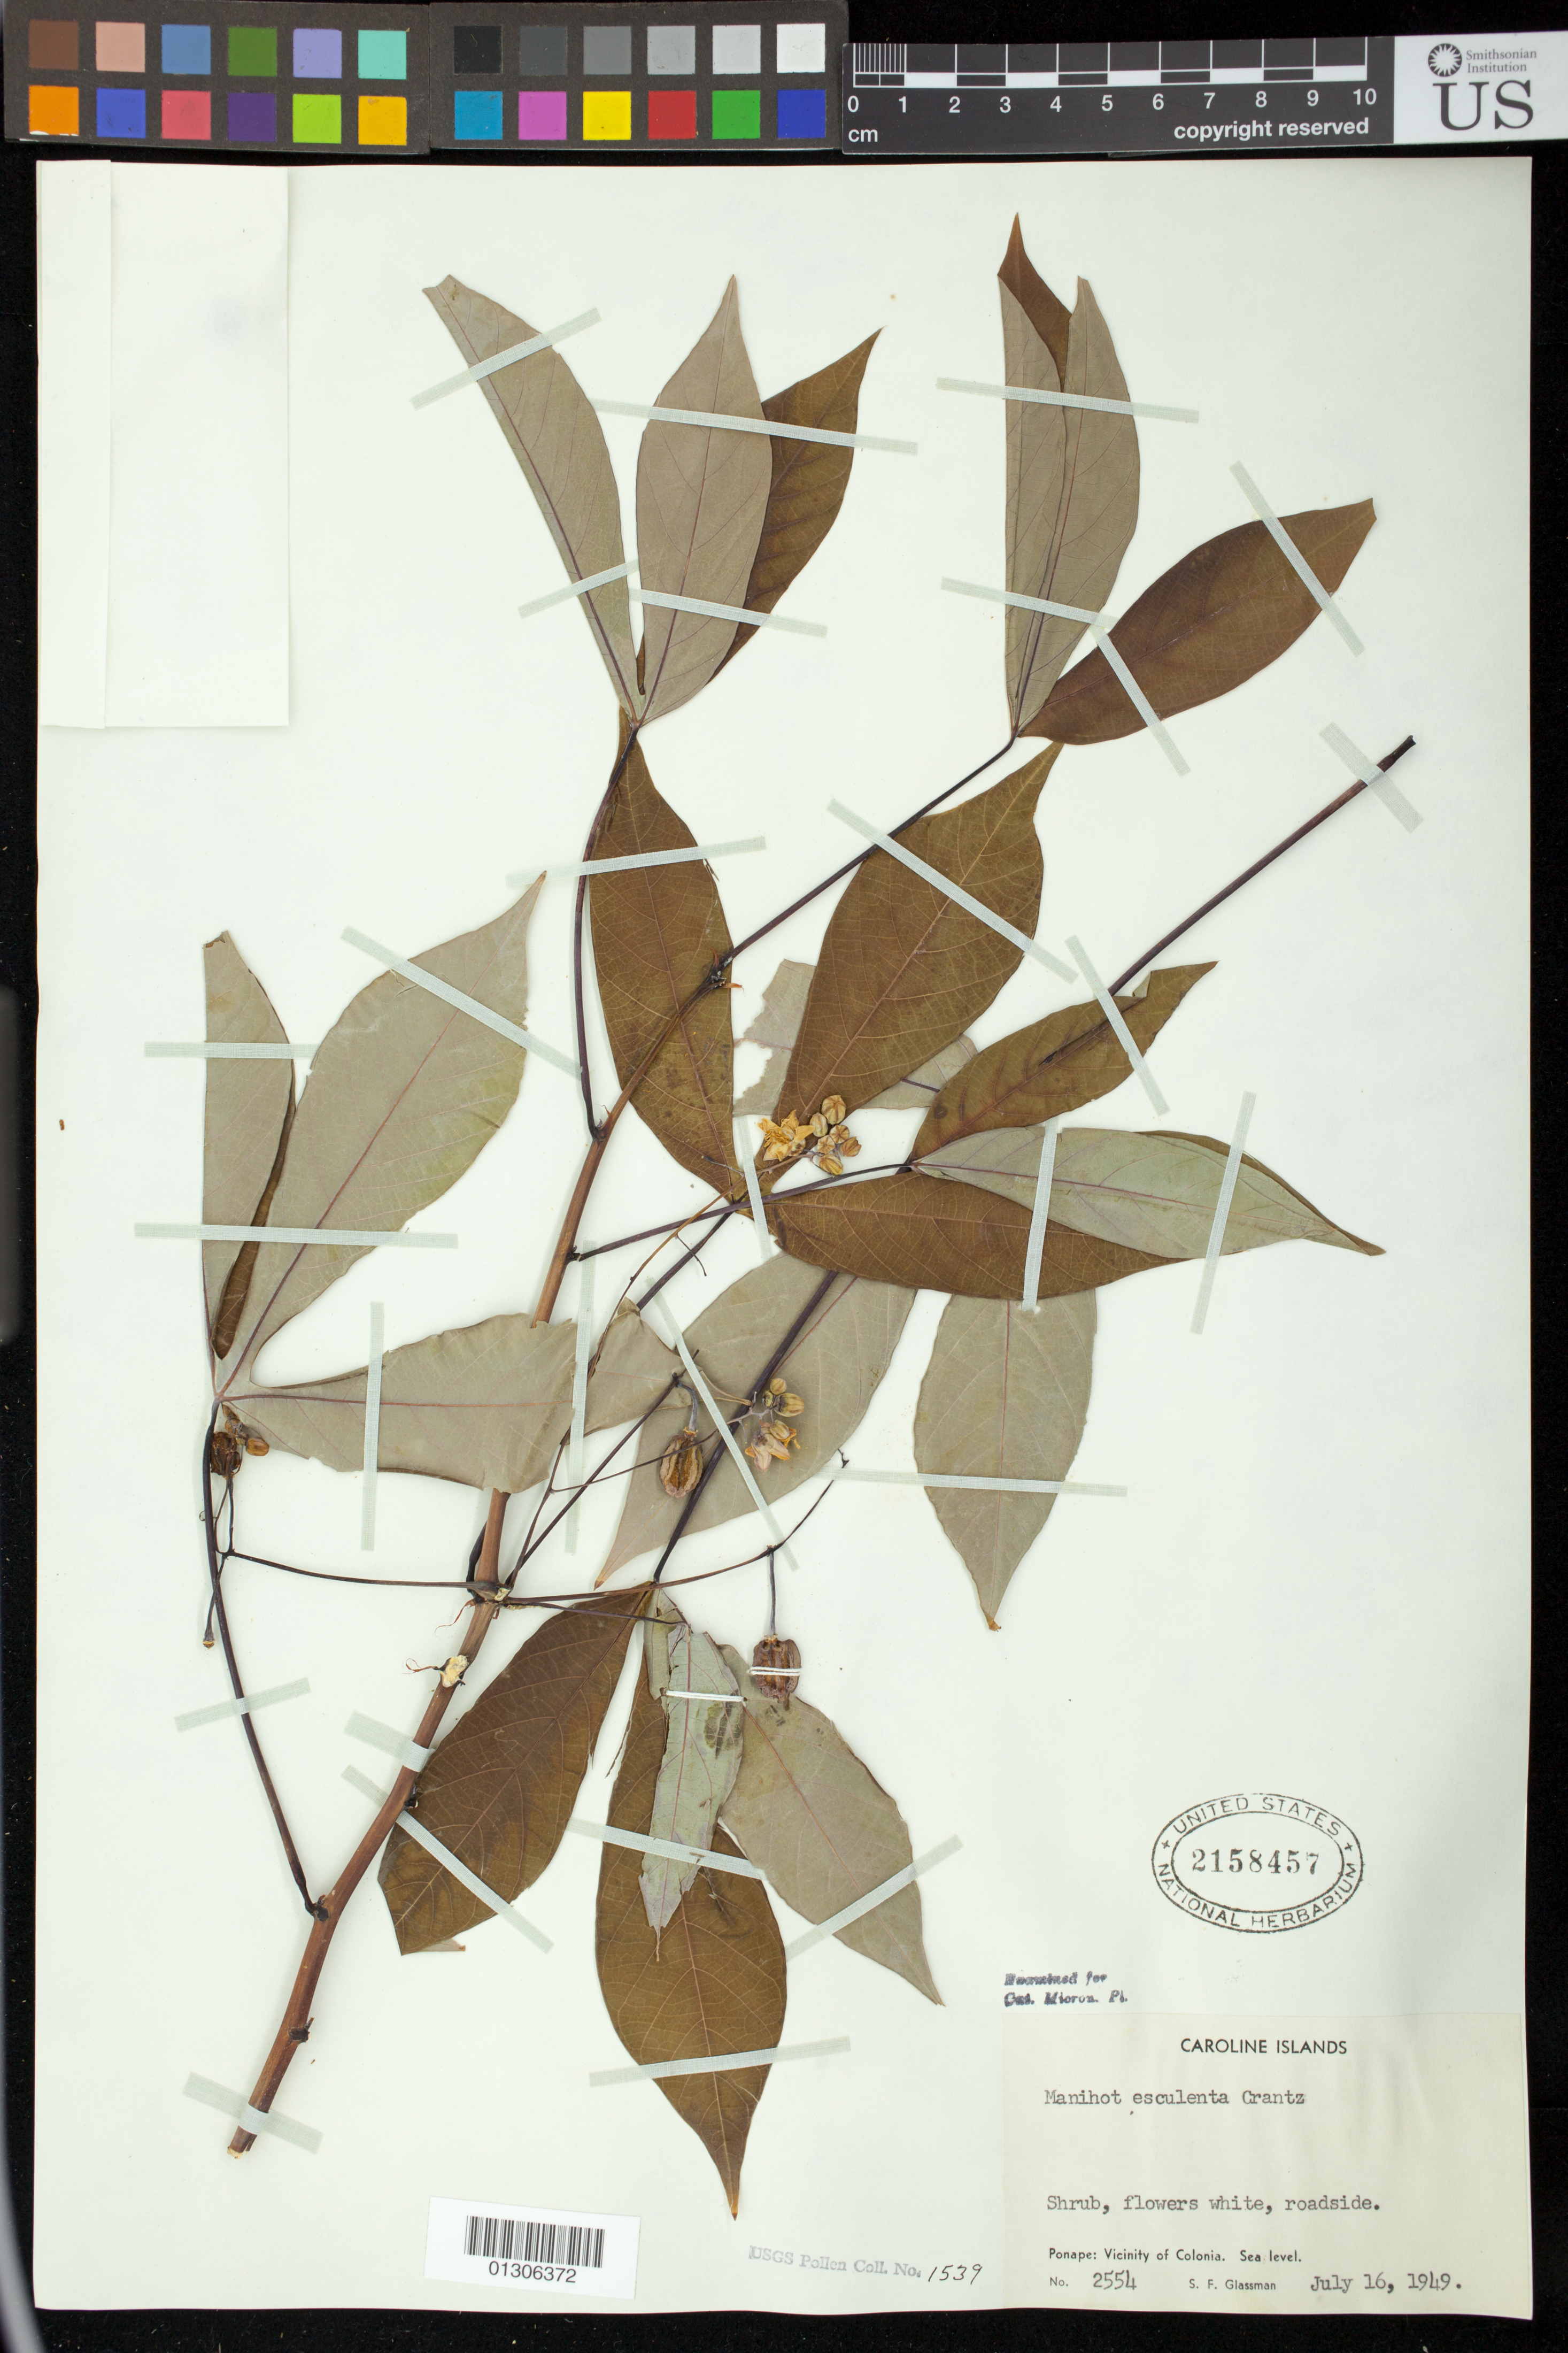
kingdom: Plantae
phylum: Tracheophyta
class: Magnoliopsida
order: Malpighiales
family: Euphorbiaceae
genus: Manihot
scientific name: Manihot esculenta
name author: Crantz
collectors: S. F. Glassman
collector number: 2554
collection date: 1949-07-16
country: Micronesia, Federated States of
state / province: Pohnpei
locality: Vicinity of Colonia.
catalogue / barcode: US 2158457